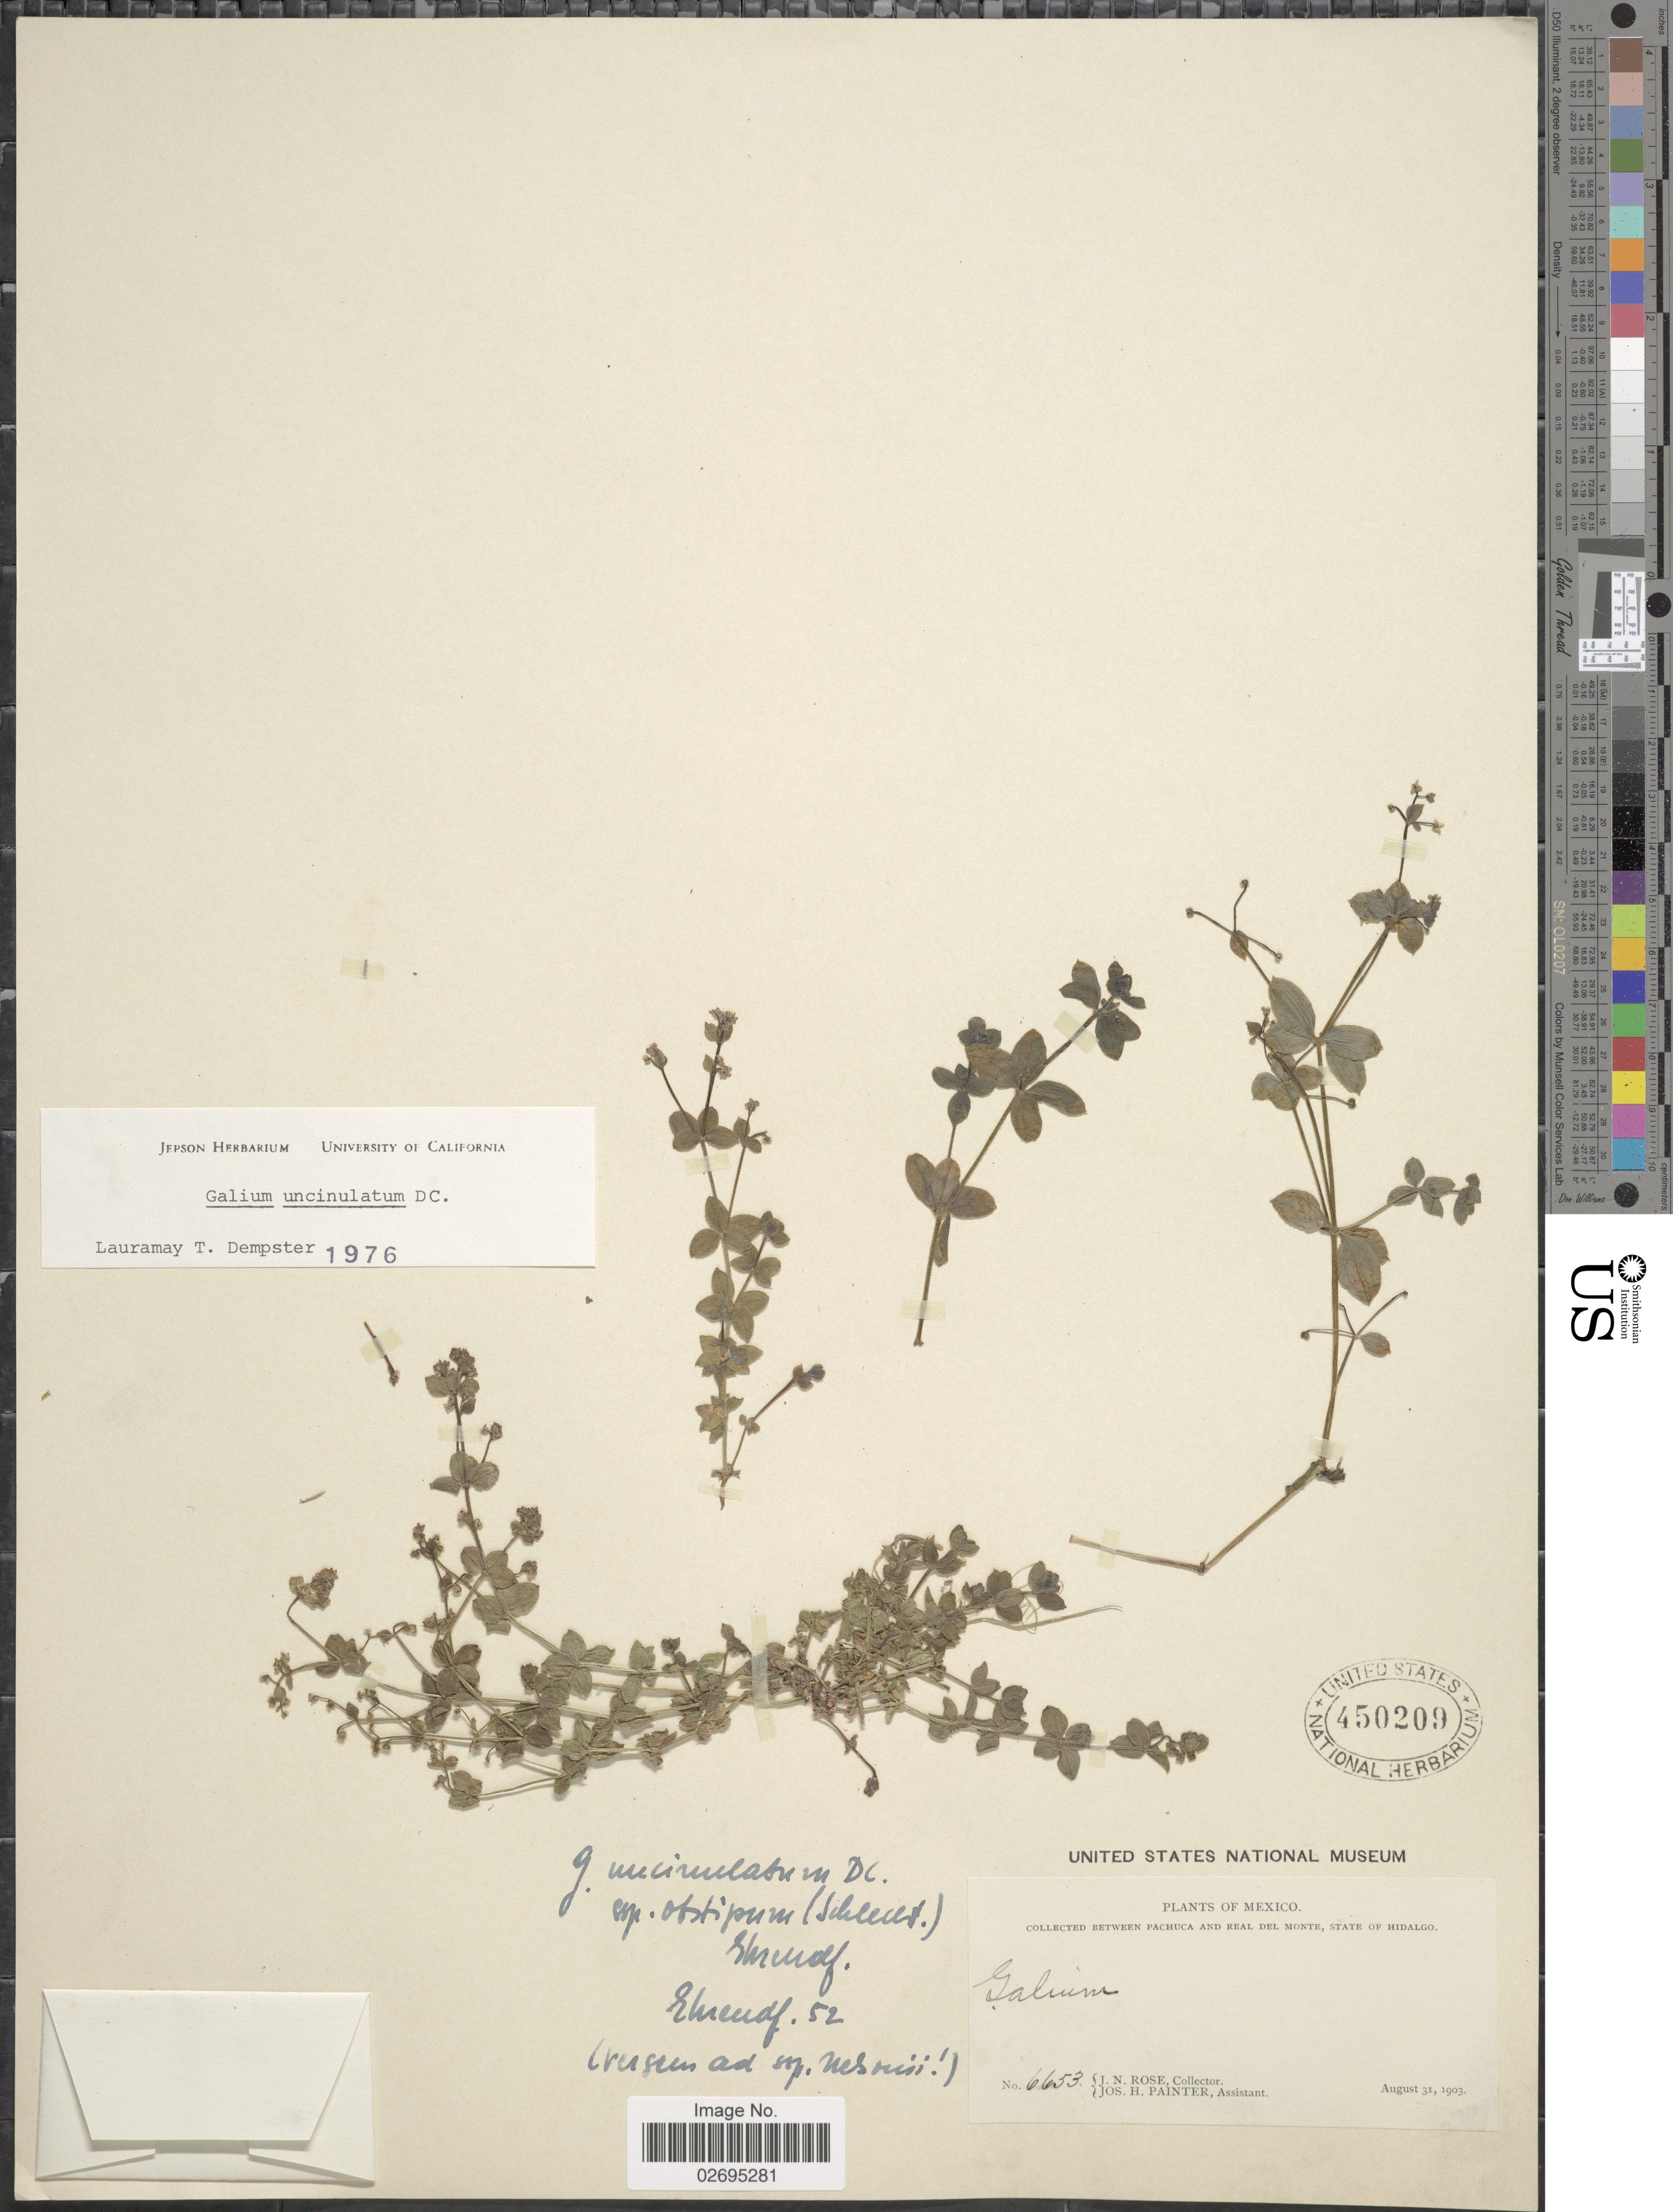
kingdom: Plantae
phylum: Tracheophyta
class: Magnoliopsida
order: Gentianales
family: Rubiaceae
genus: Galium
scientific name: Galium uncinulatum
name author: DC.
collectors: J. N. Rose & J. H. Painter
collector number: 6653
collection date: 1903-08-31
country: Mexico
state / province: Hidalgo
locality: Between Pachuca and Real del Monte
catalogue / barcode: US 450209